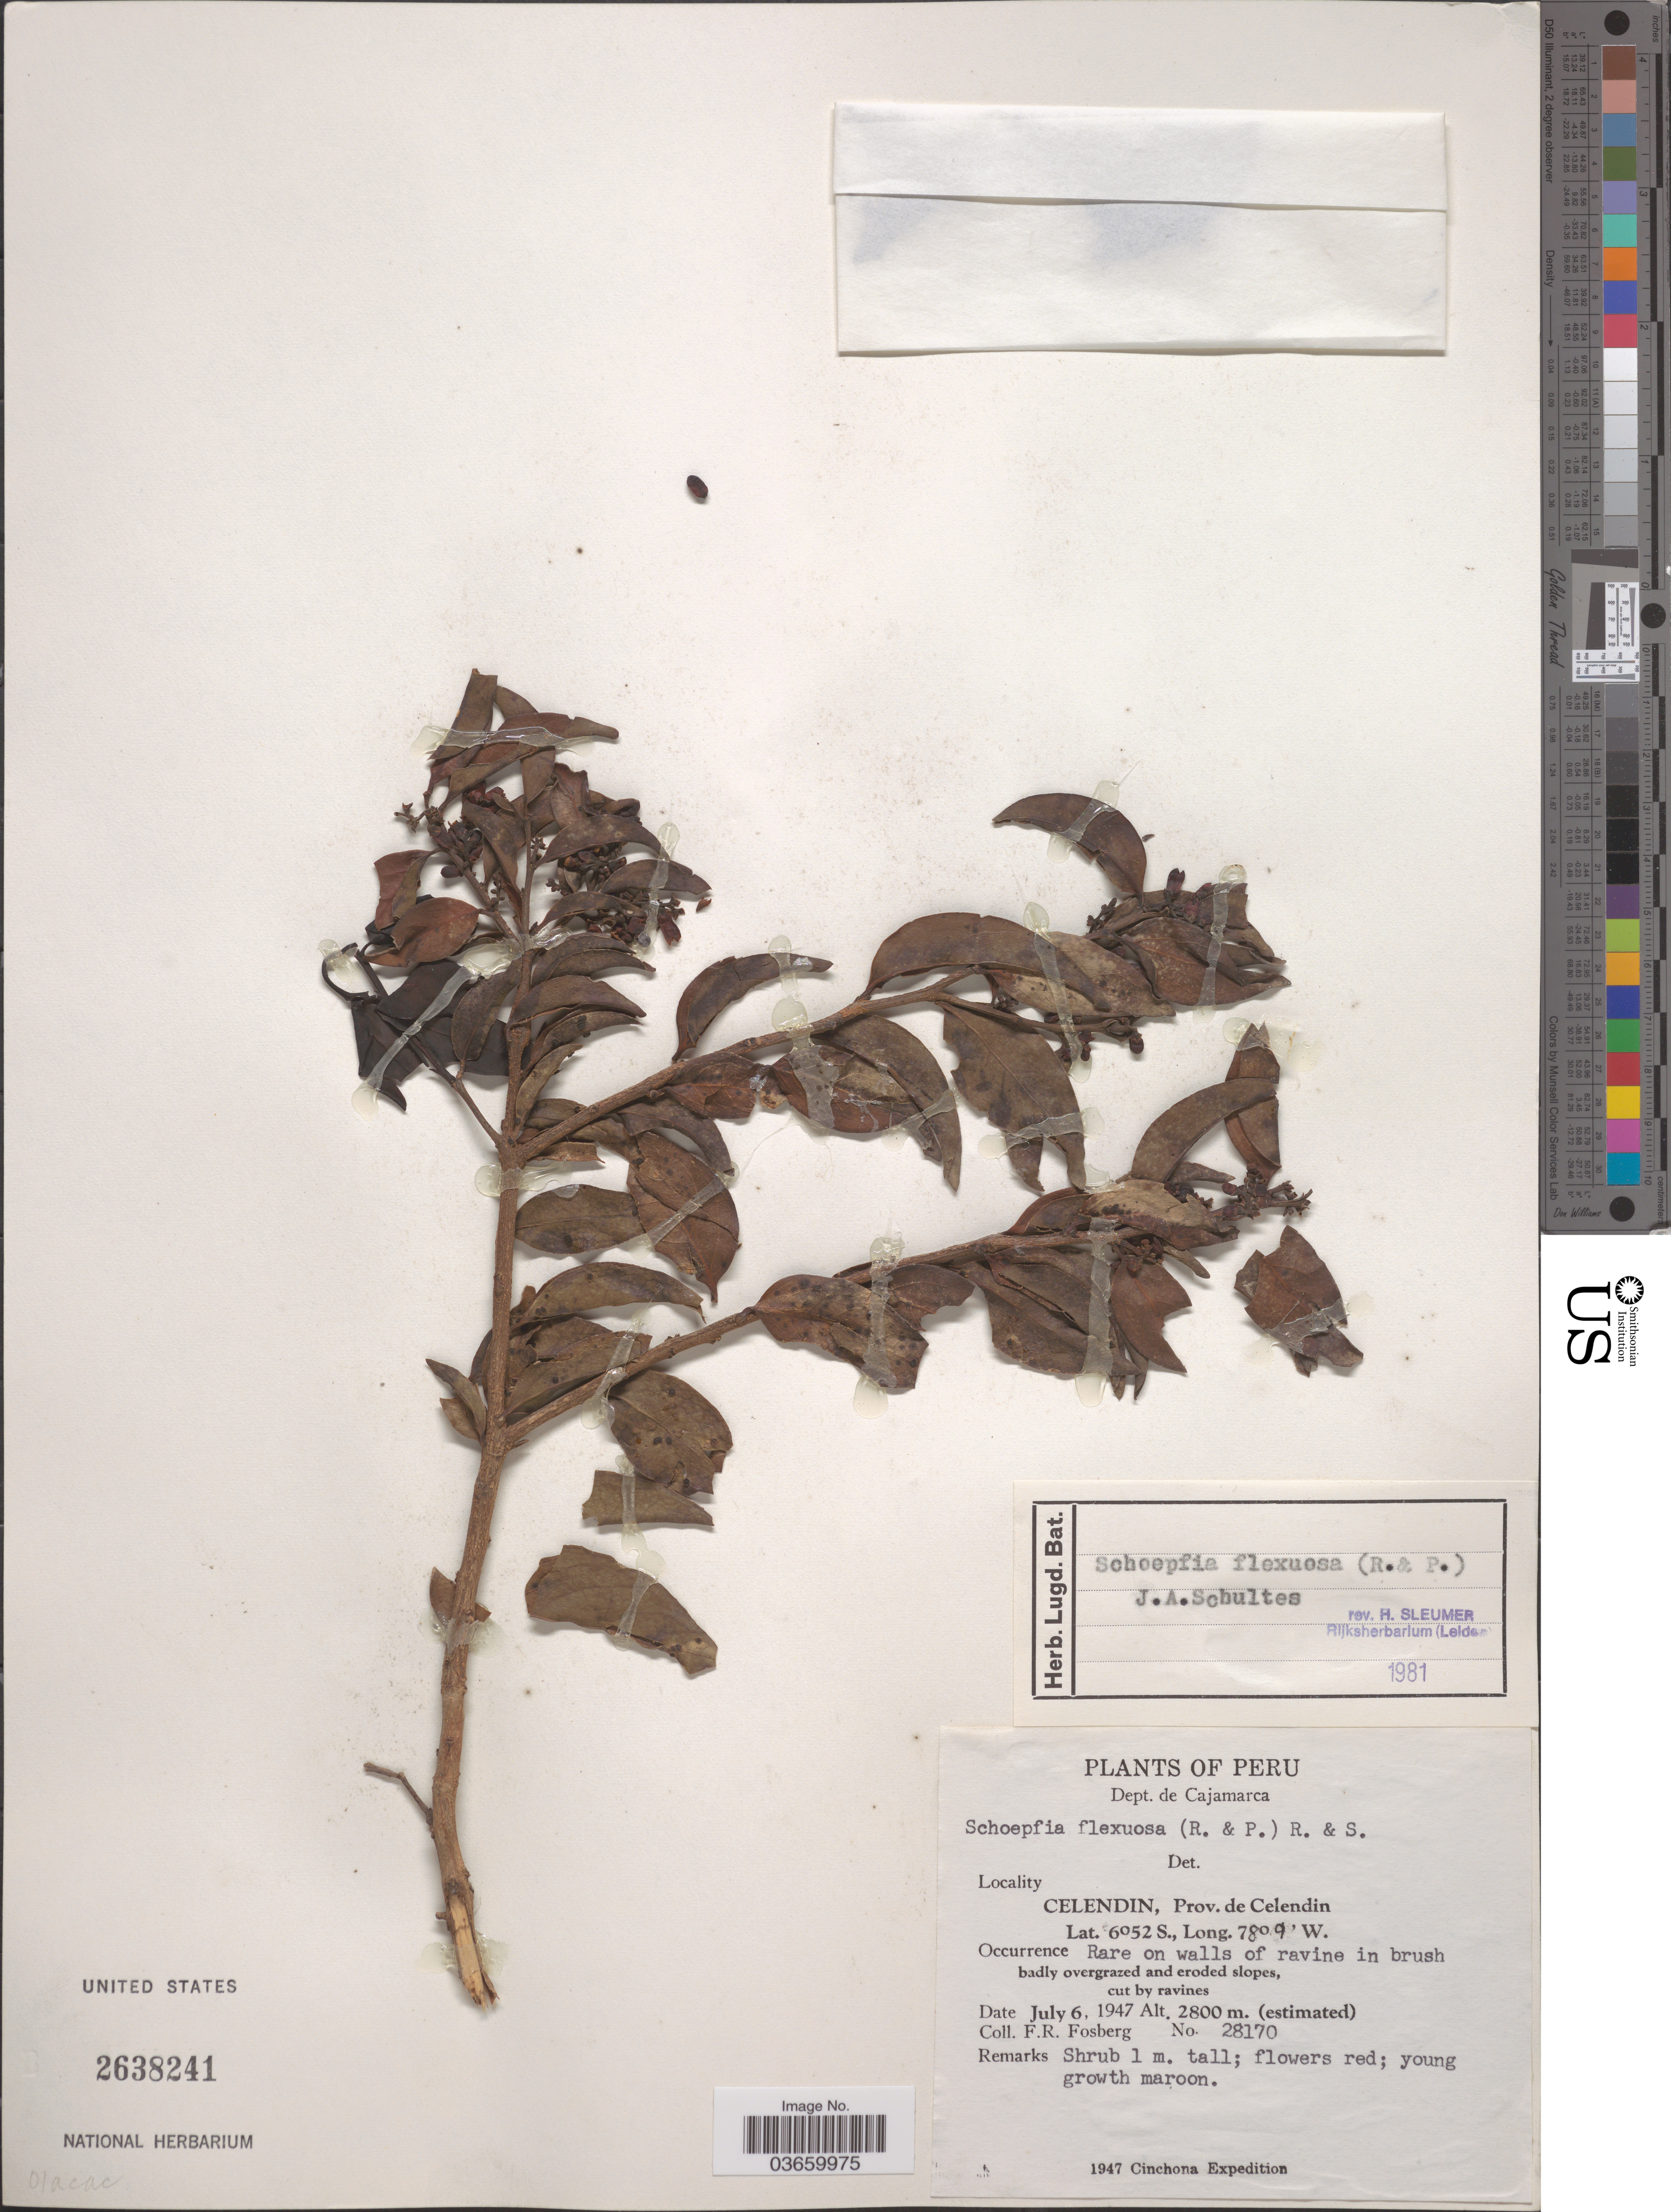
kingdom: Plantae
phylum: Tracheophyta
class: Magnoliopsida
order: Santalales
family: Schoepfiaceae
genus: Schoepfia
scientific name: Schoepfia flexuosa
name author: Roem. & Schult.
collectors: F. R. Fosberg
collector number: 28170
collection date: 1947-07-06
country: Peru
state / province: Cajamarca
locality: Dept. de Cajamarca. Celendin, Prov. de Celendin.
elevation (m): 2800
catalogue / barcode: US 2638241